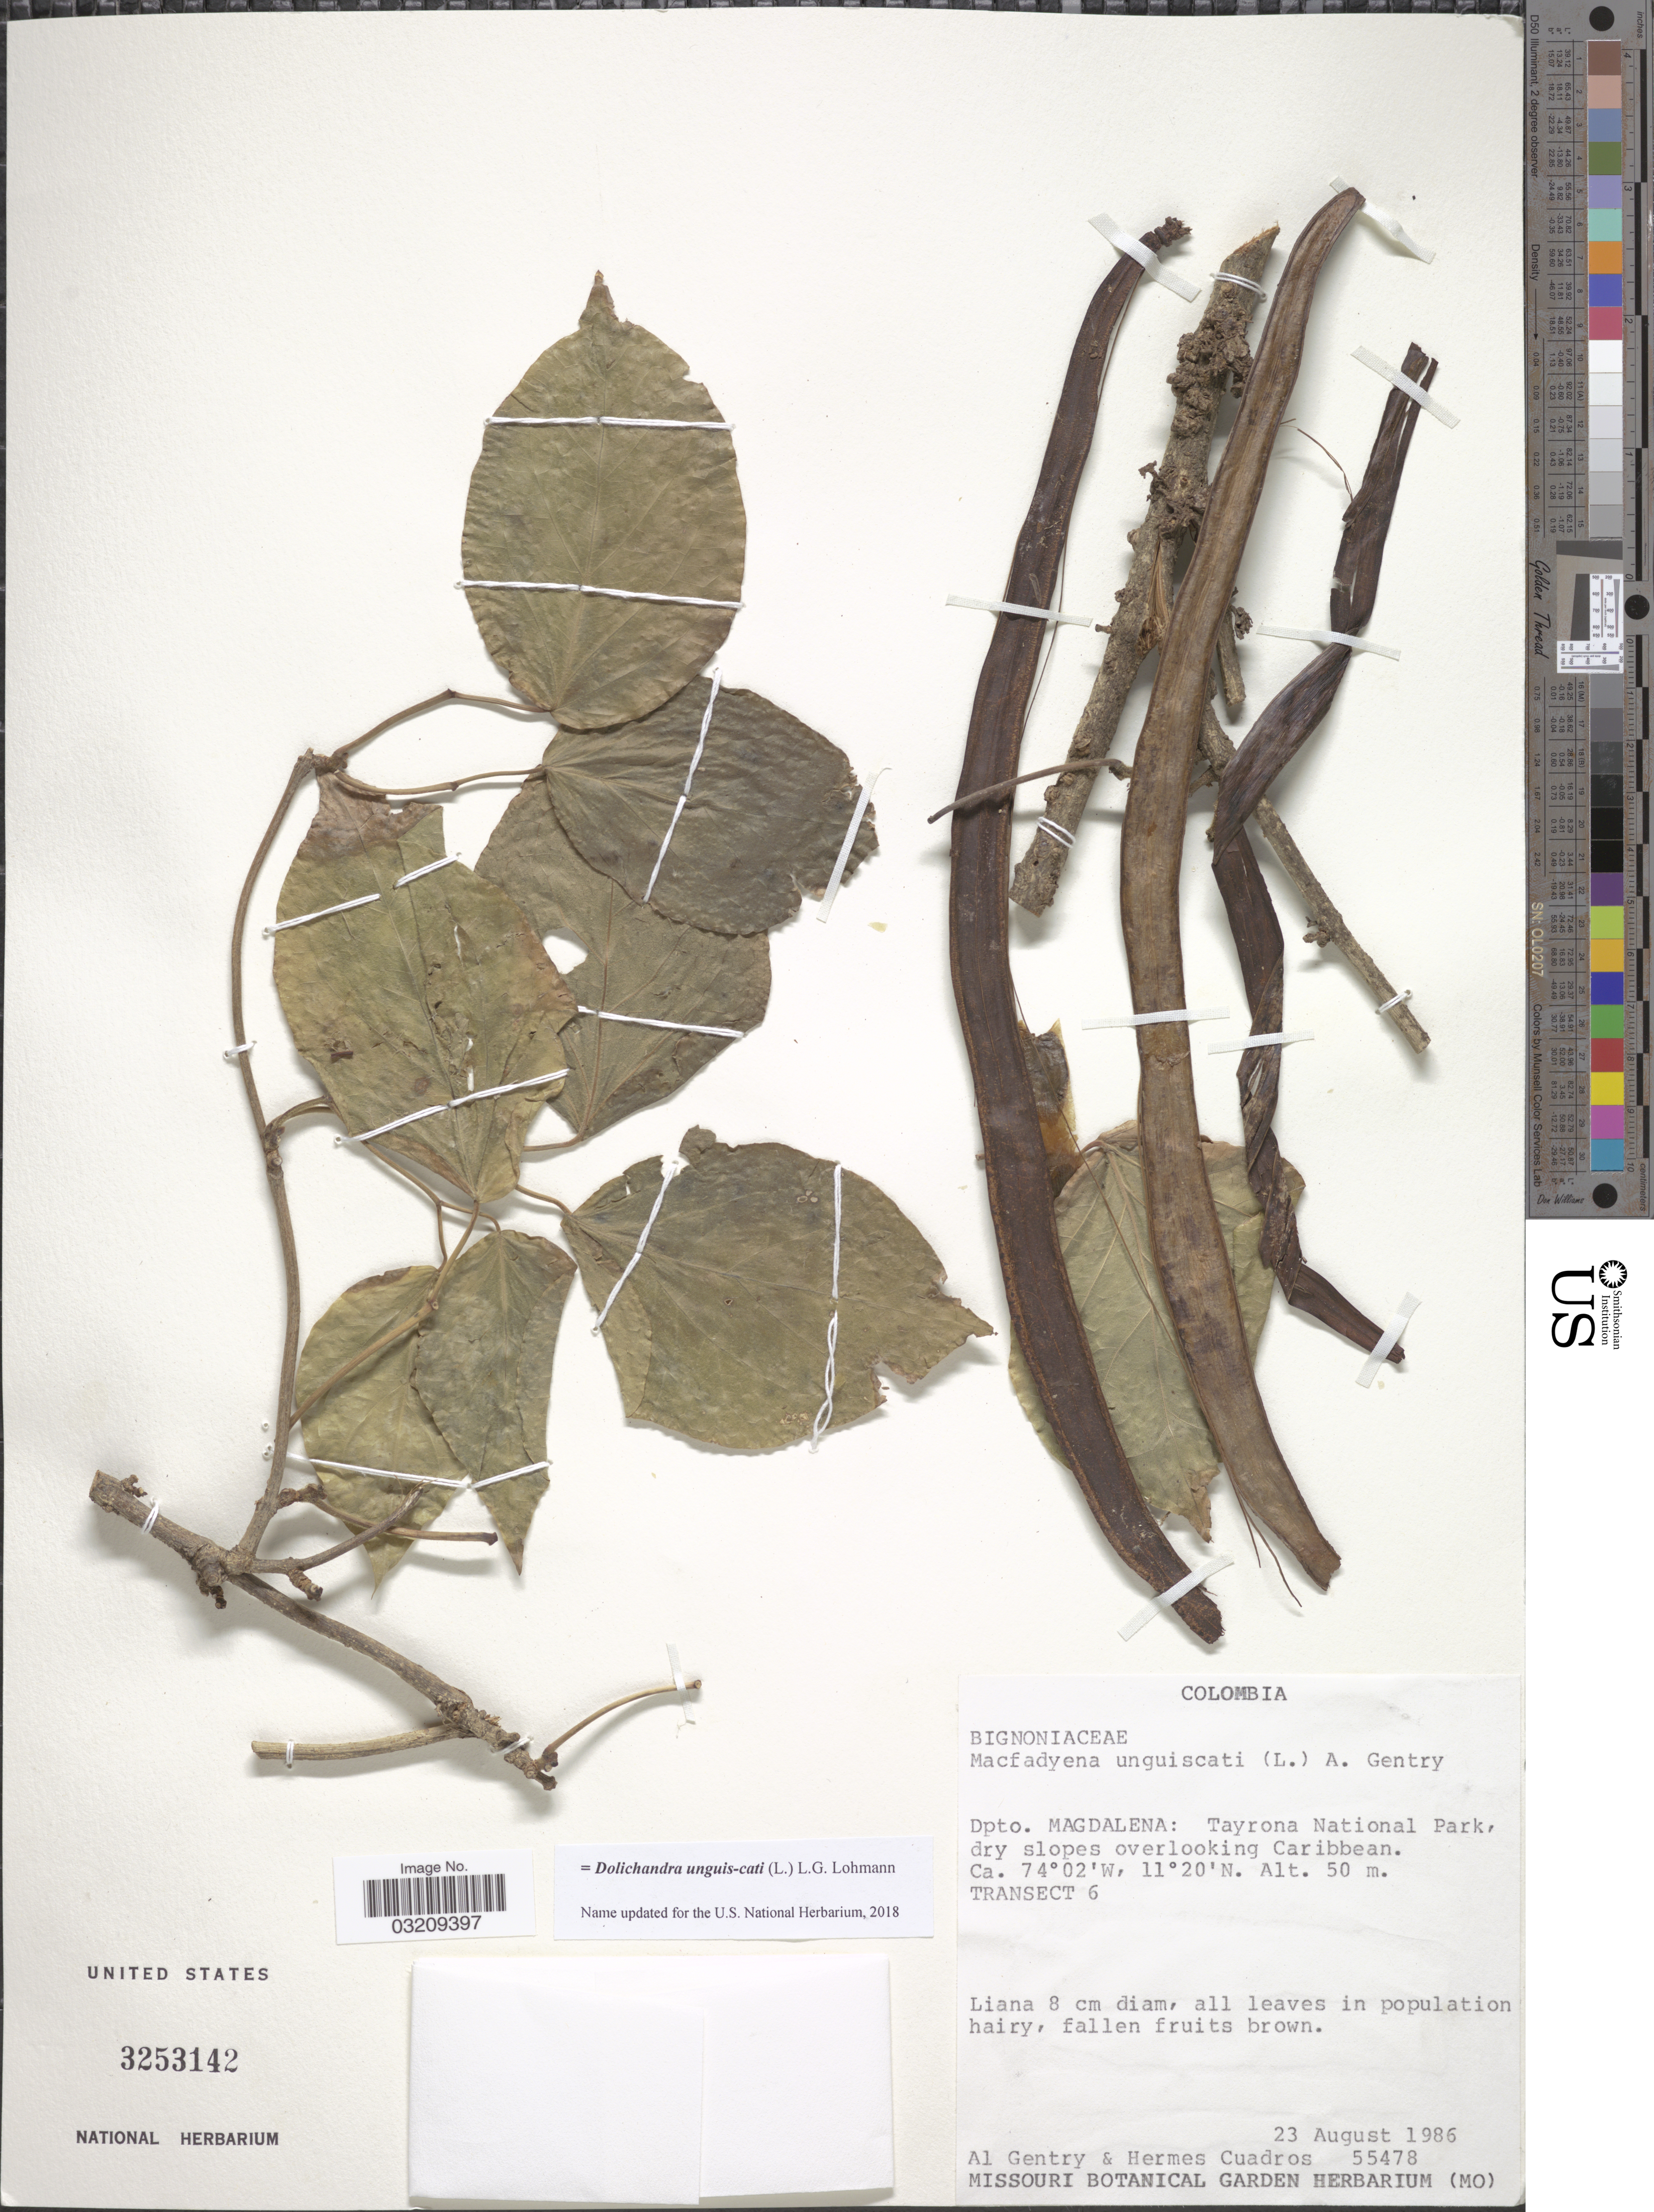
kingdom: Plantae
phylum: Tracheophyta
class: Magnoliopsida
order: Lamiales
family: Bignoniaceae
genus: Dolichandra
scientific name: Dolichandra unguis-cati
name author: (L.) L.G. Lohmann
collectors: A. H. Gentry & H. Cuadros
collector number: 55478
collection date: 1986-08-23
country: Colombia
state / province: Magdalena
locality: Dpto. Magdalena: Tayrona National Park, dry slopes overlooking Caribbean. Transect 6.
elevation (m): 50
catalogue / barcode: US 3253142